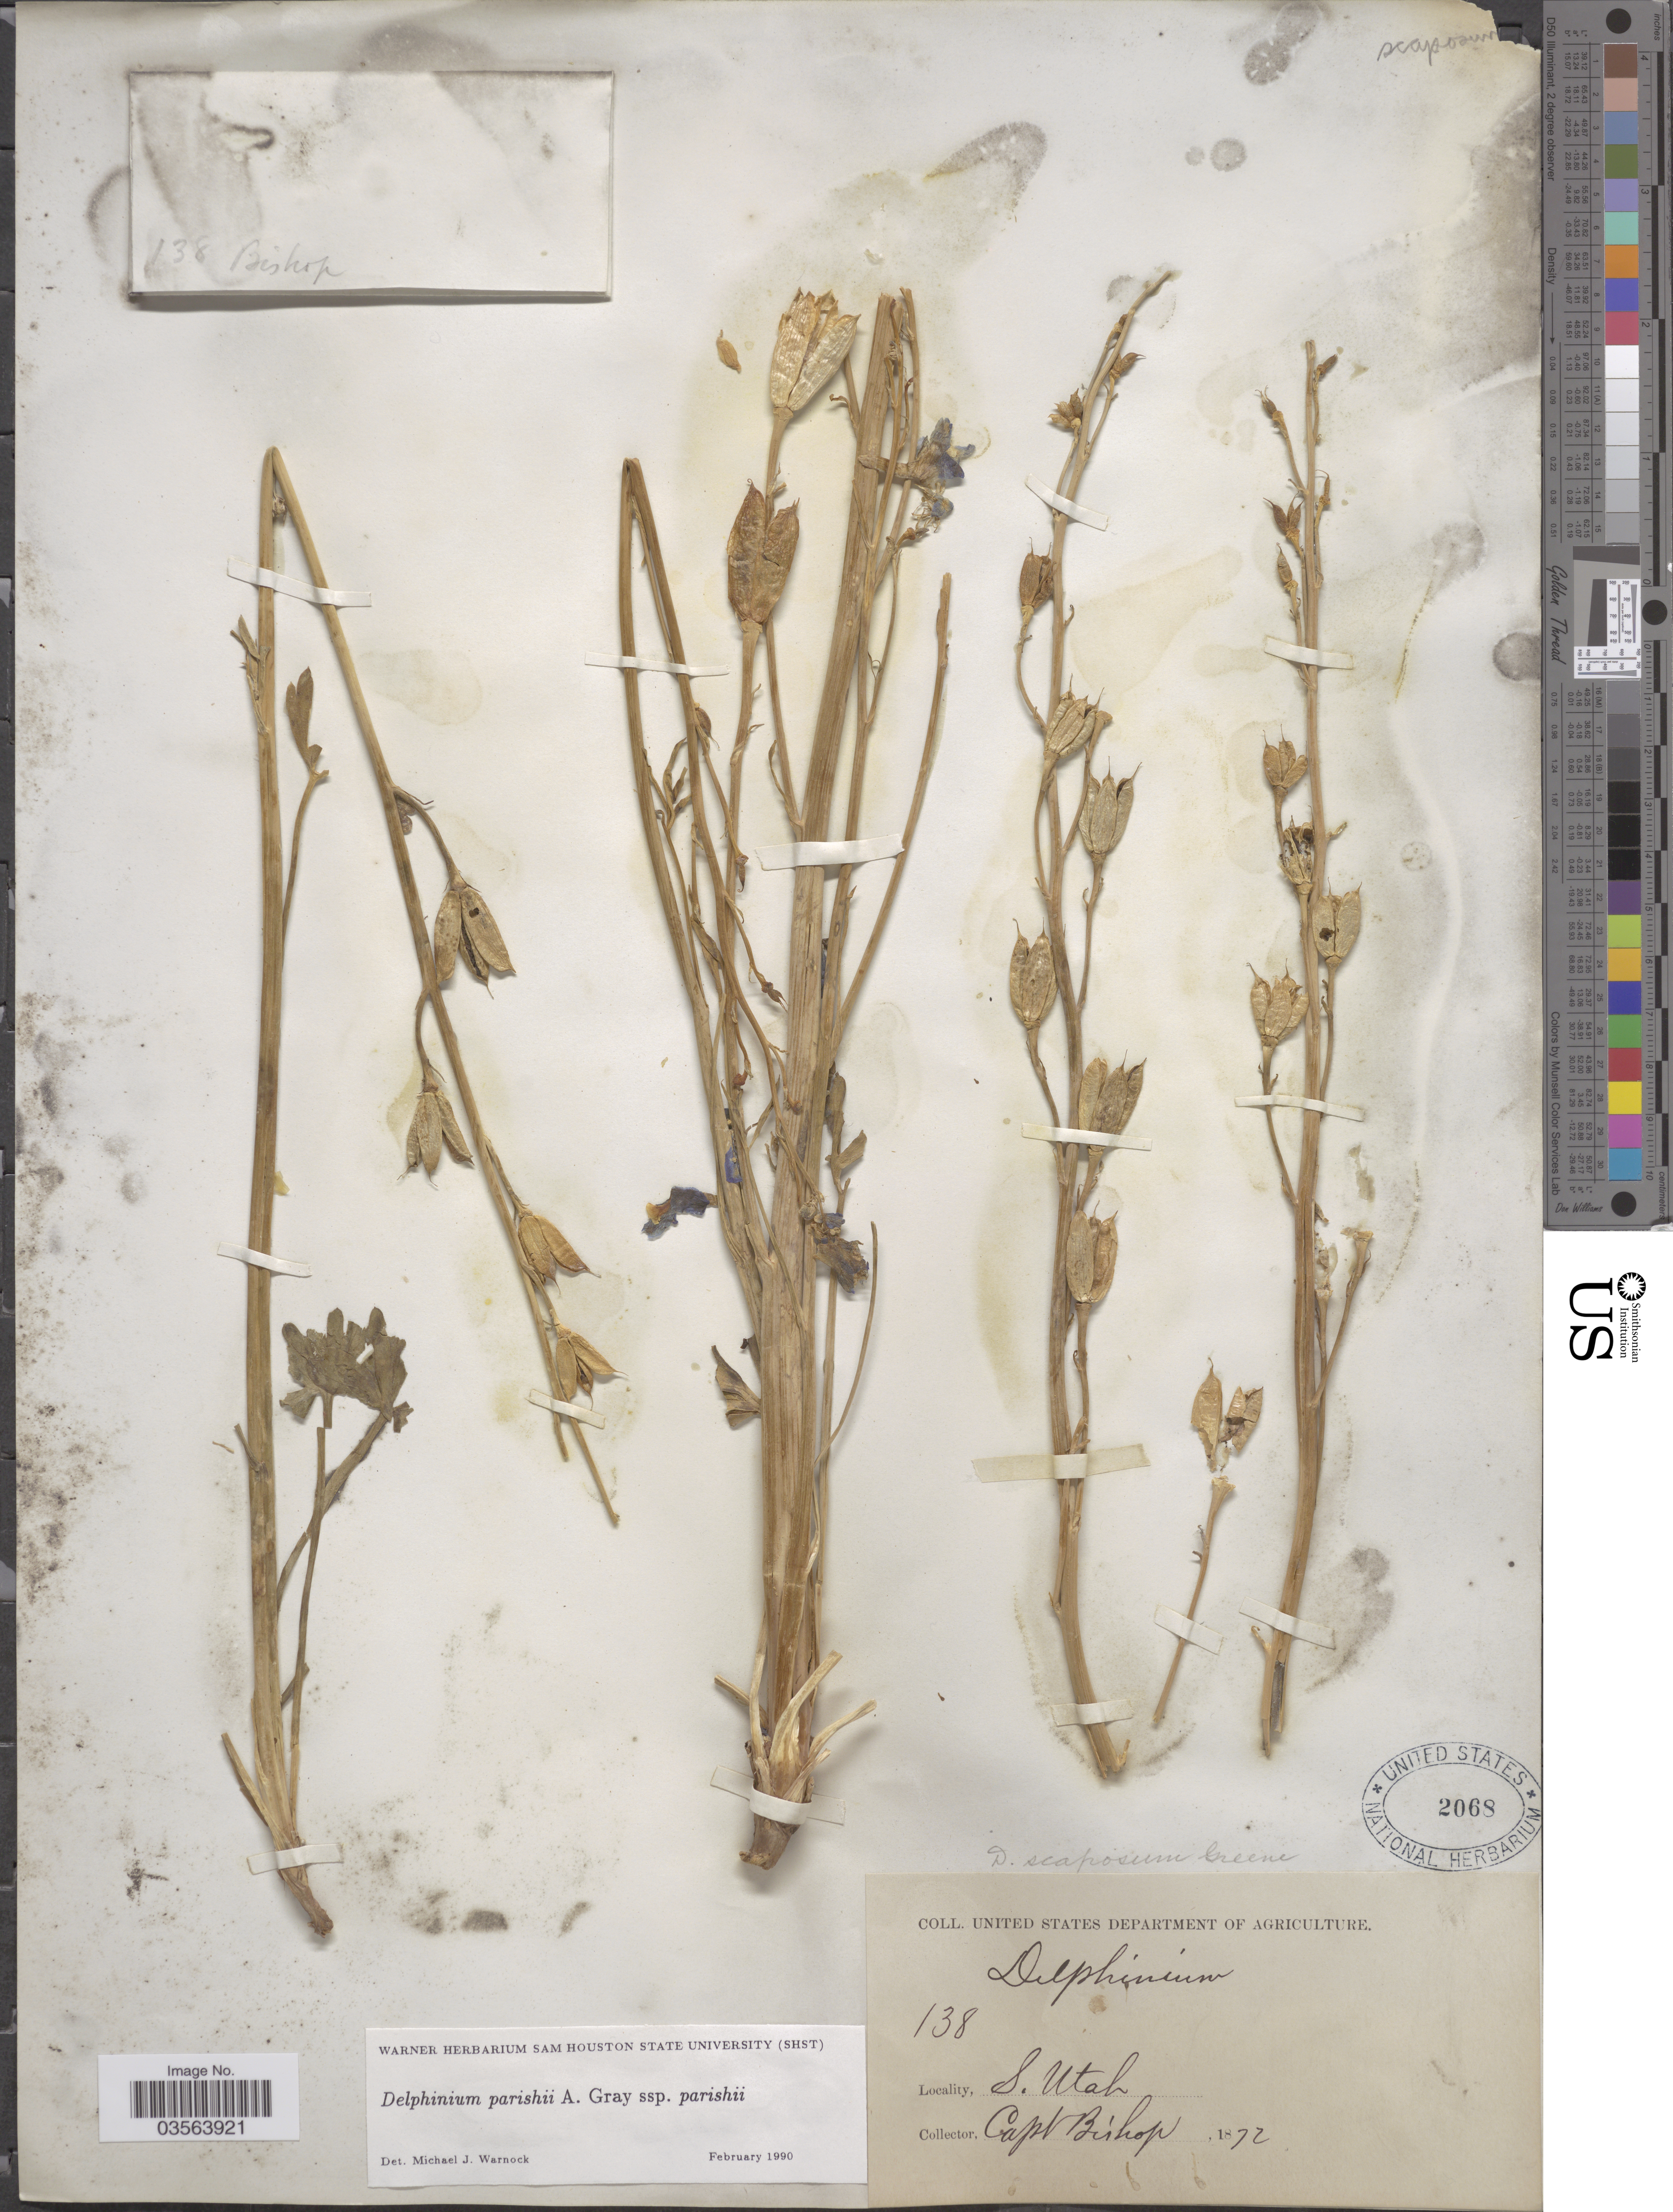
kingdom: Plantae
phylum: Tracheophyta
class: Magnoliopsida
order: Ranunculales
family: Ranunculaceae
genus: Delphinium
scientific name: Delphinium sp.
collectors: F. M. Bishop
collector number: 138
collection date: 1872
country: United States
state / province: Utah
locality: S. Utah.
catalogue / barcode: US 2068